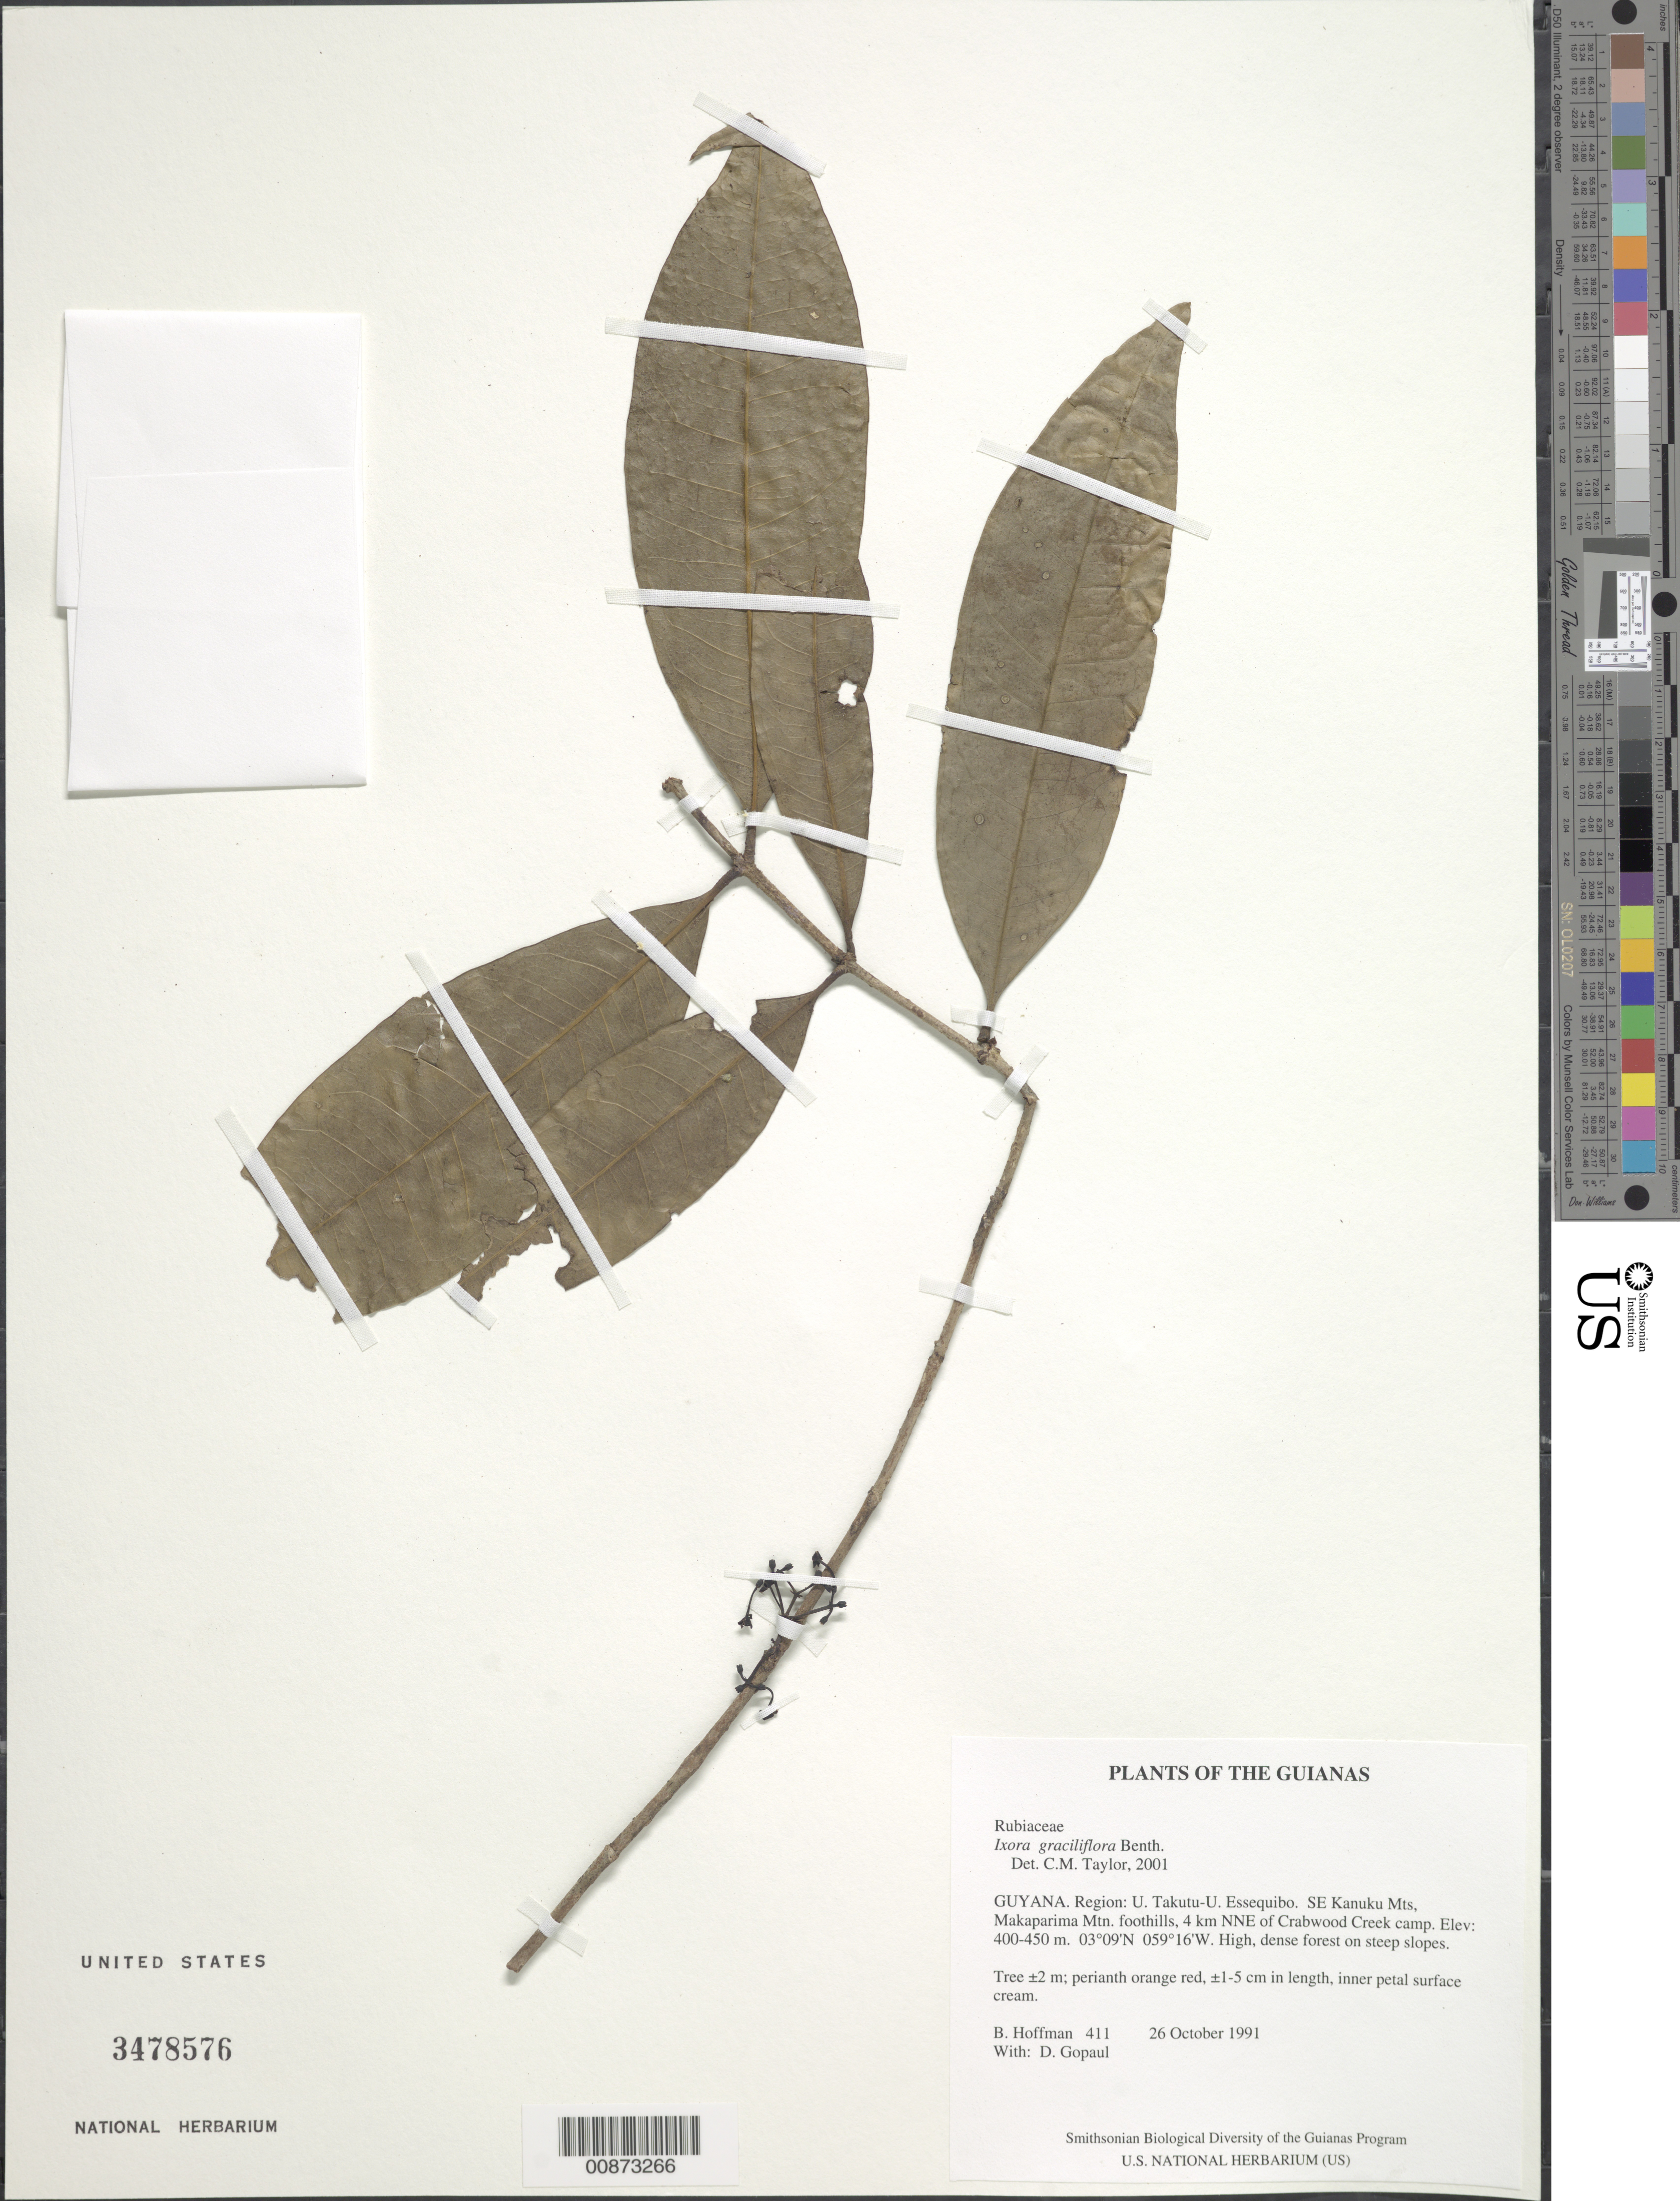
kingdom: Plantae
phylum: Tracheophyta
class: Magnoliopsida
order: Gentianales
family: Rubiaceae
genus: Ixora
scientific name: Ixora graciliflora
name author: Benth.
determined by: Taylor, Charlotte M.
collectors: B. Hoffman & D. Gopaul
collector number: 411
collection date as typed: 26 October 1991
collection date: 1991-10-26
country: Guyana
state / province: U. Takutu-U. Essequibo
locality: SE Kanuku Mts, Makaparima Mountain foothills, 4 km NNE of Crabwood Creek camp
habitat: High, dense forest on steep slopes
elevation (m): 400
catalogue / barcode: US 3478576